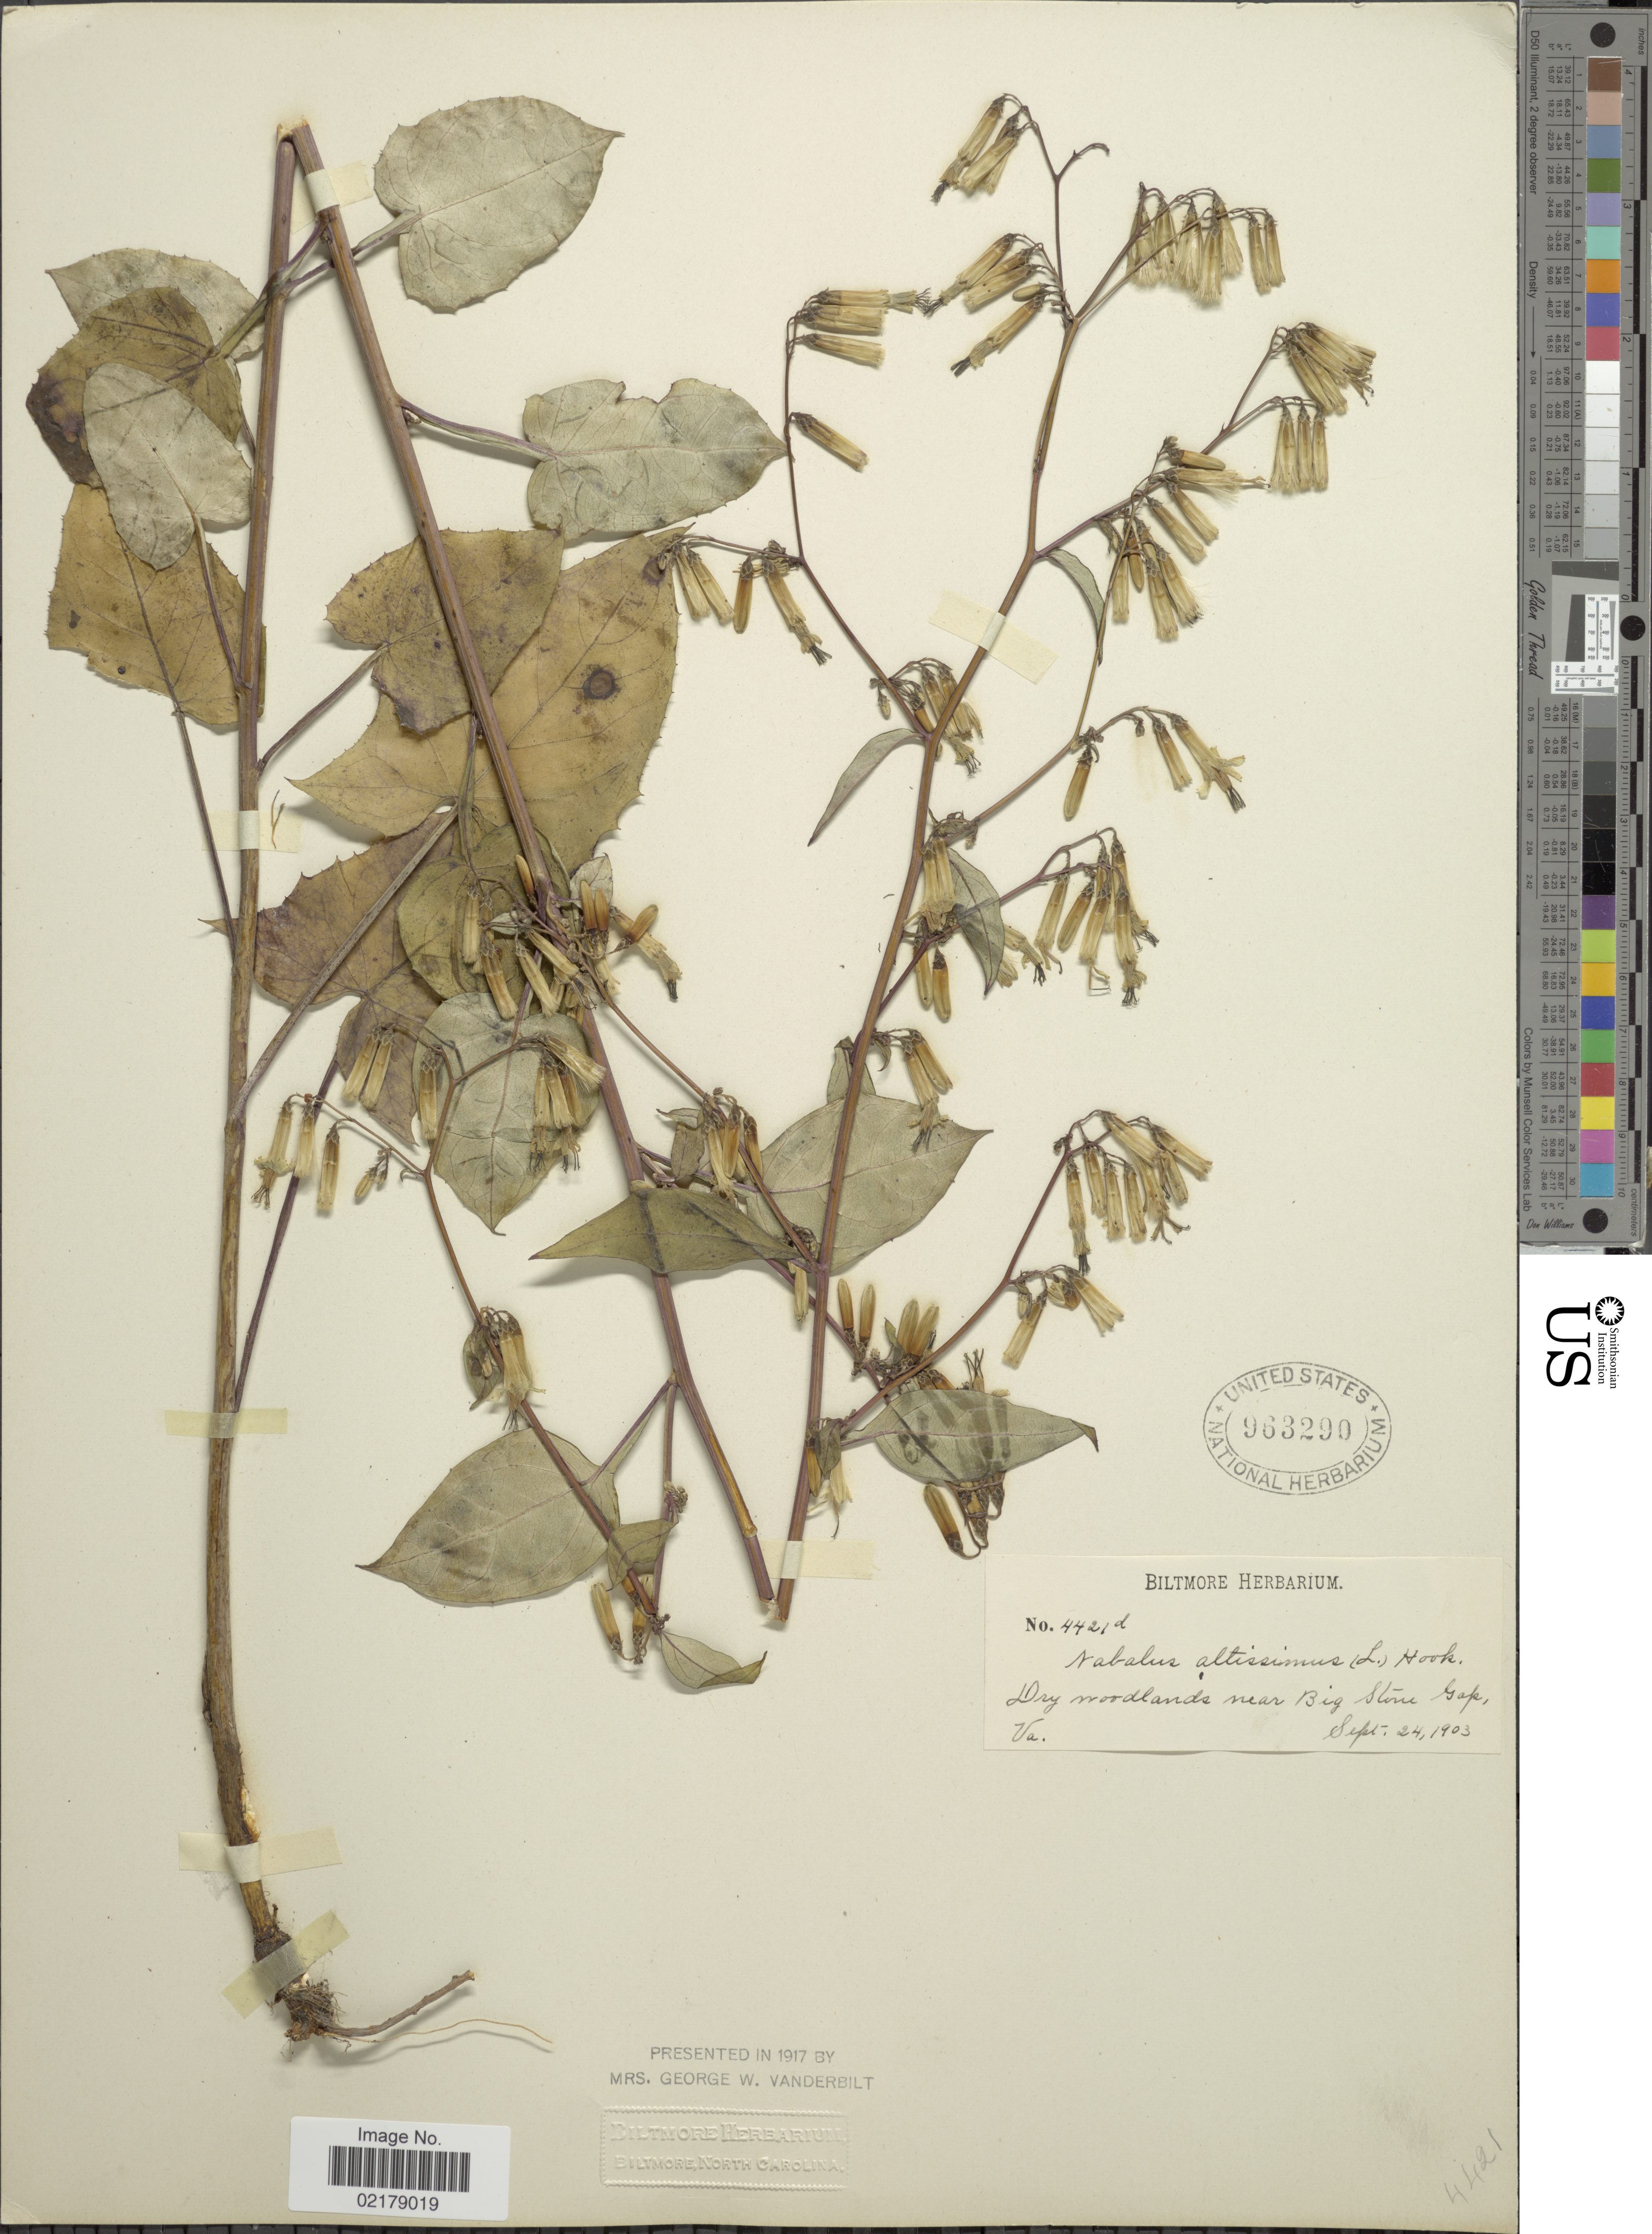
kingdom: Plantae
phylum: Tracheophyta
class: Magnoliopsida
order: Asterales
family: Asteraceae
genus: Nabalus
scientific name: Nabalus altissimus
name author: (L.) Hook.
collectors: ex herb. Biltmore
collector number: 4421d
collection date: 1903-09-24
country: United States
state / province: Virginia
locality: Dry woodlands near Big Stone Gap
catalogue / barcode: US 963290